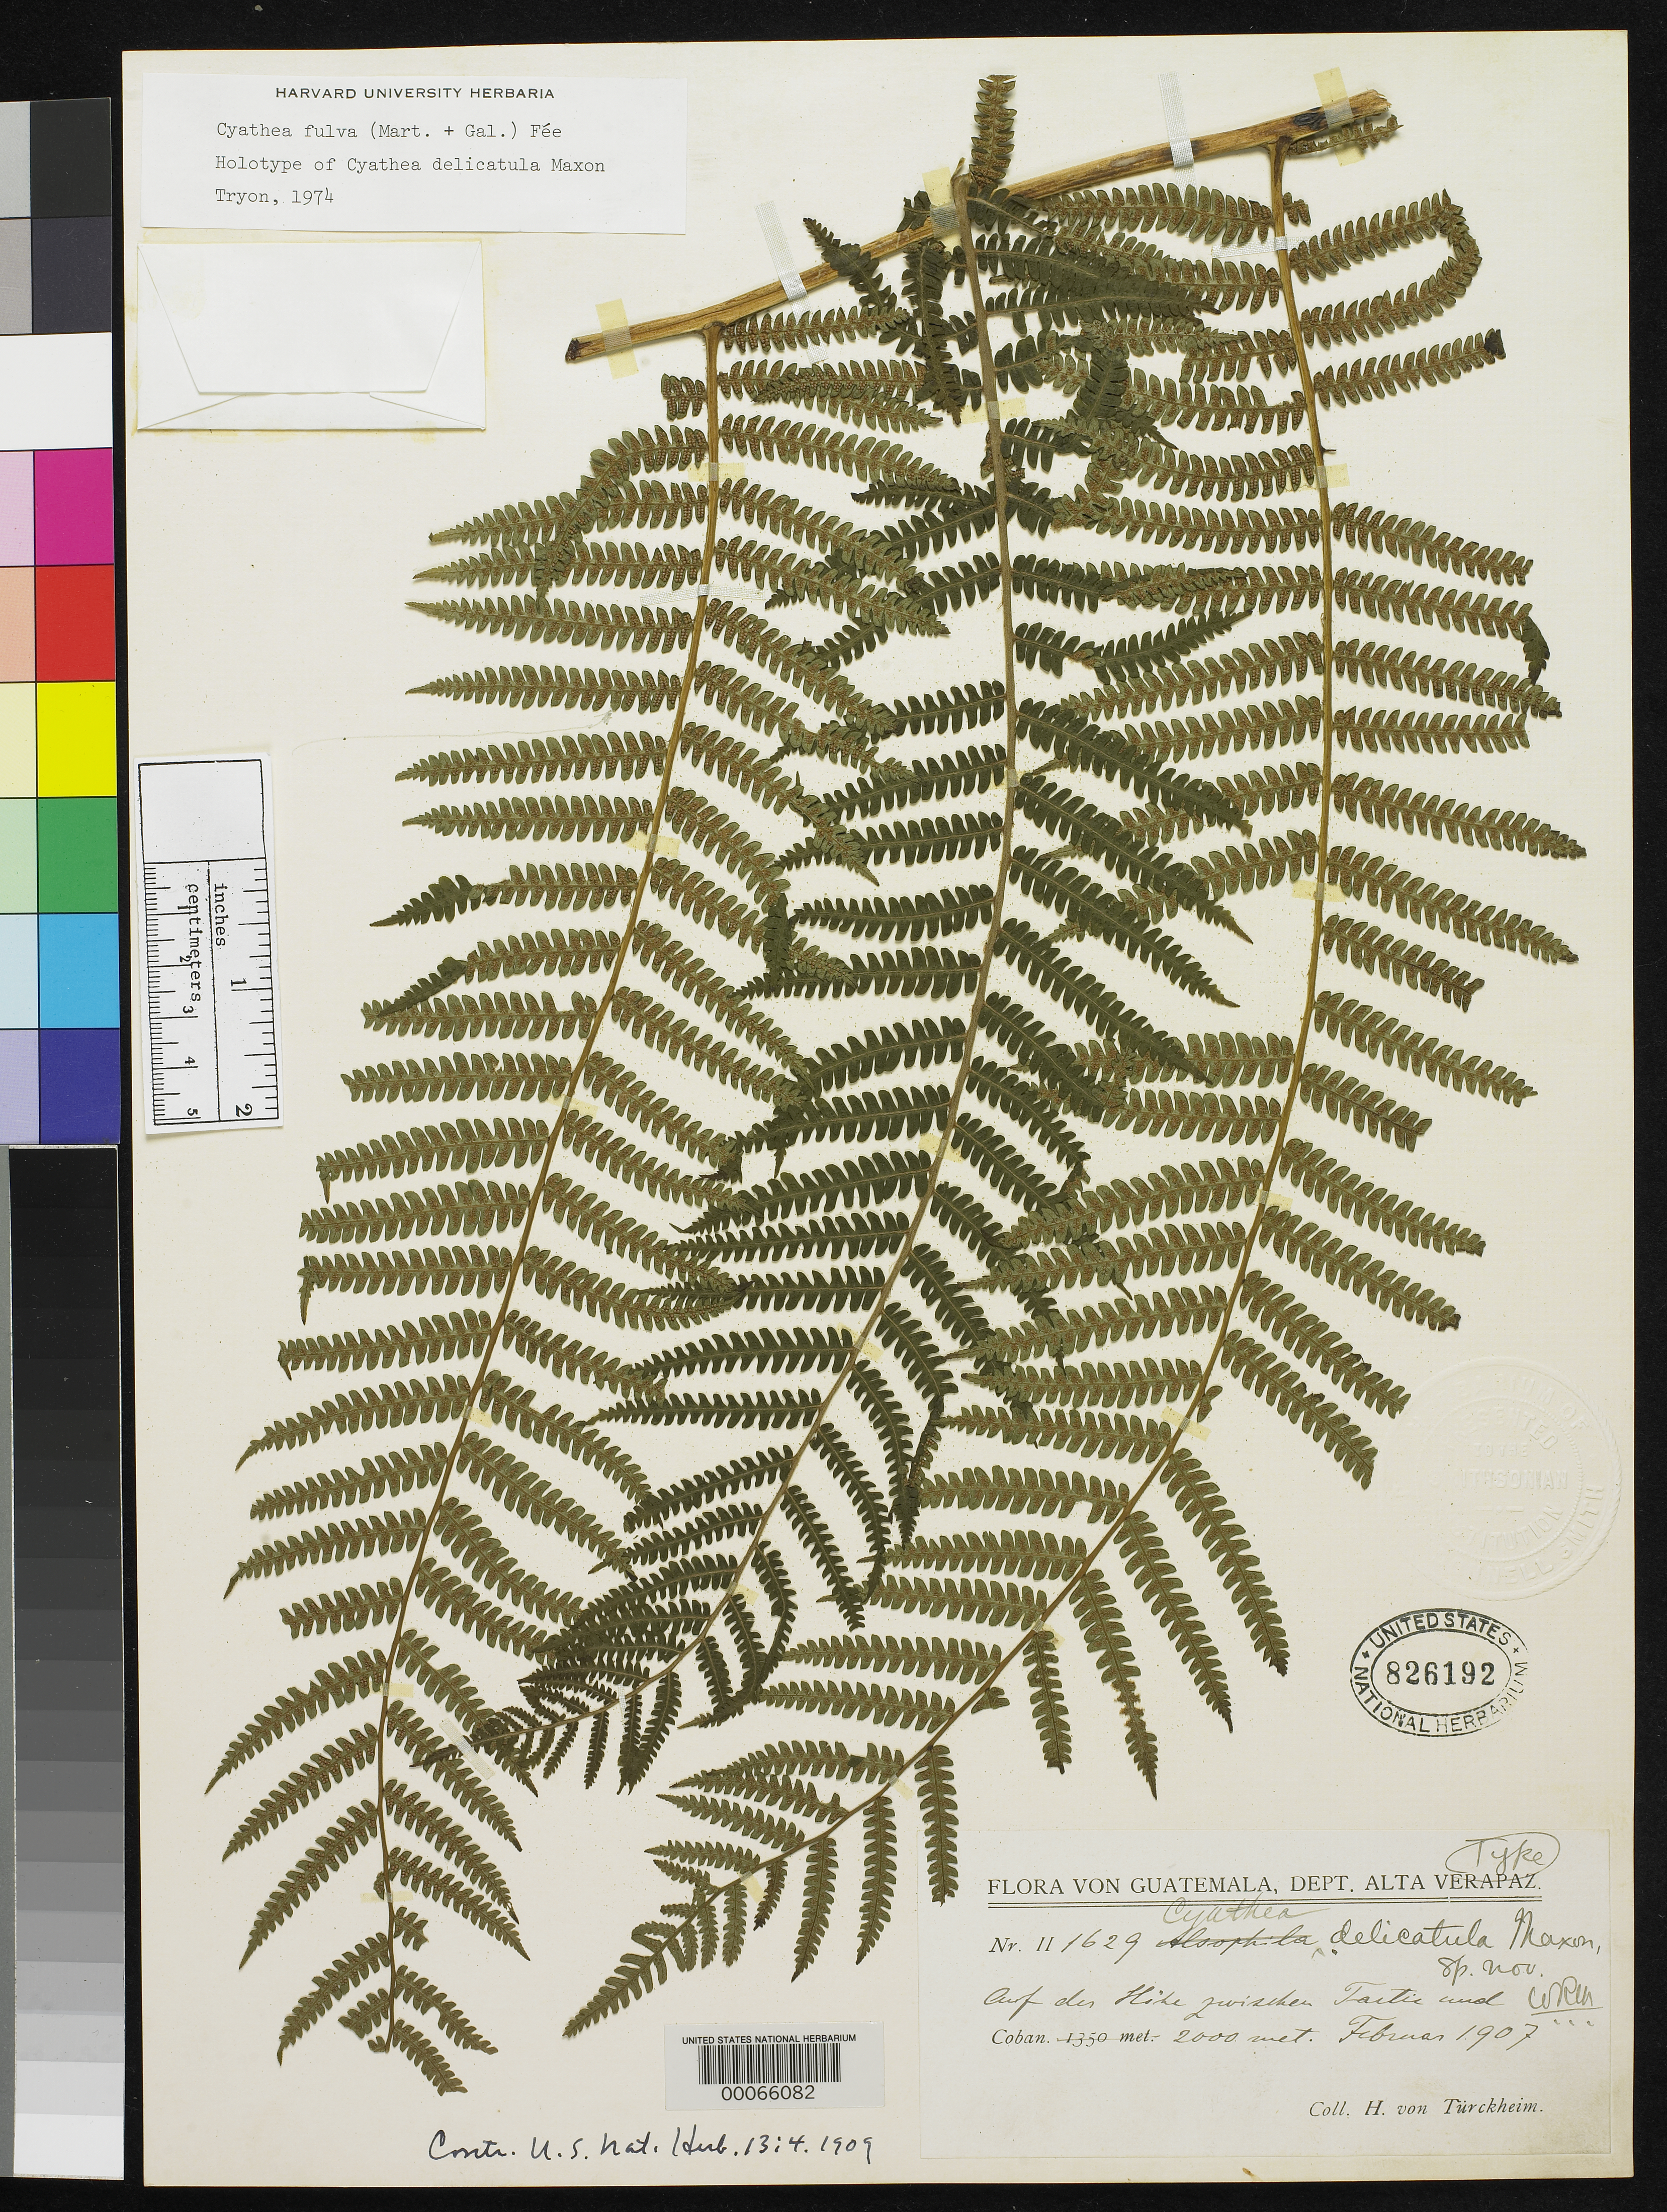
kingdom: Plantae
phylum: Tracheophyta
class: Polypodiopsida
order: Cyatheales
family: Cyatheaceae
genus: Cyathea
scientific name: Cyathea delicatula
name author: Maxon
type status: Holotype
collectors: H. von Türckheim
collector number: II1629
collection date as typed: Feb 1907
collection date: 1907-02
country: Guatemala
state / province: Alta Verapaz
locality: Cobán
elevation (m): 2000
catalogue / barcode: US 826192